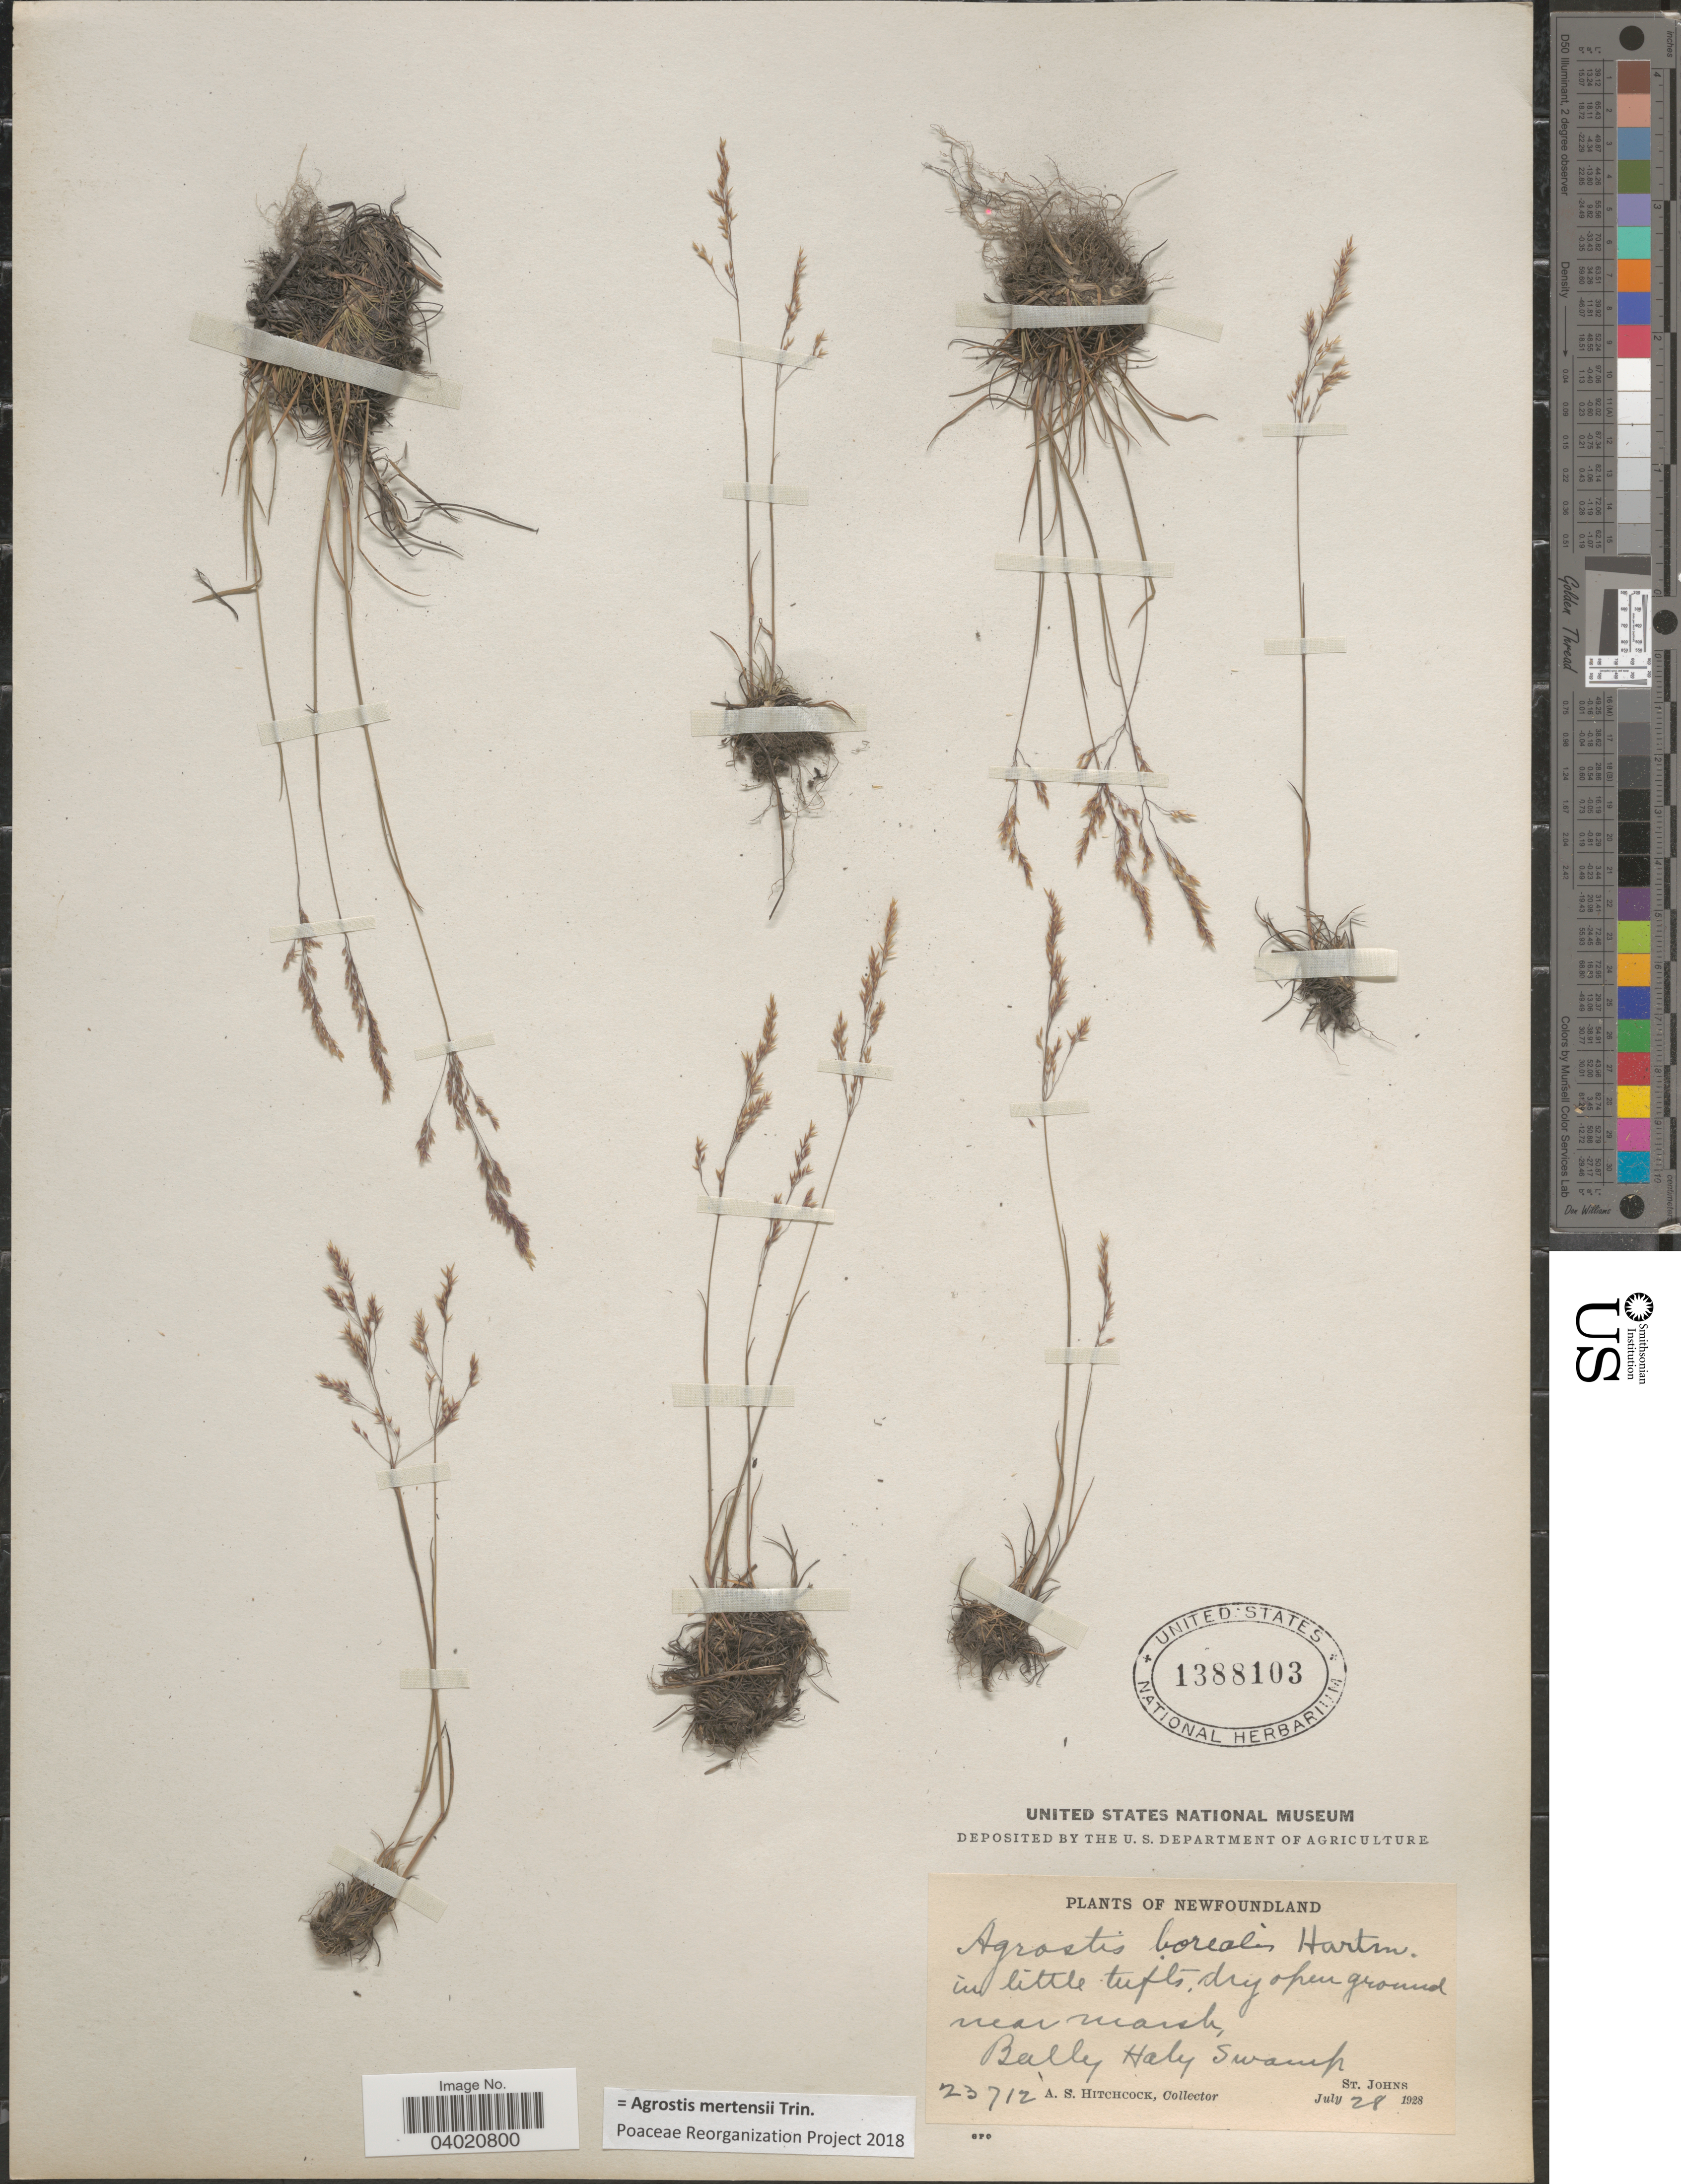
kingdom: Plantae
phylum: Tracheophyta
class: Liliopsida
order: Poales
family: Poaceae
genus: Agrostis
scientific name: Agrostis mertensii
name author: Trin.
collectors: A. S. Hitchcock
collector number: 23712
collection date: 1928-07-28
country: Canada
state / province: Newfoundland and Labrador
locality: Bally Haly Swamp. St. Johns.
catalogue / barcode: US 1388103